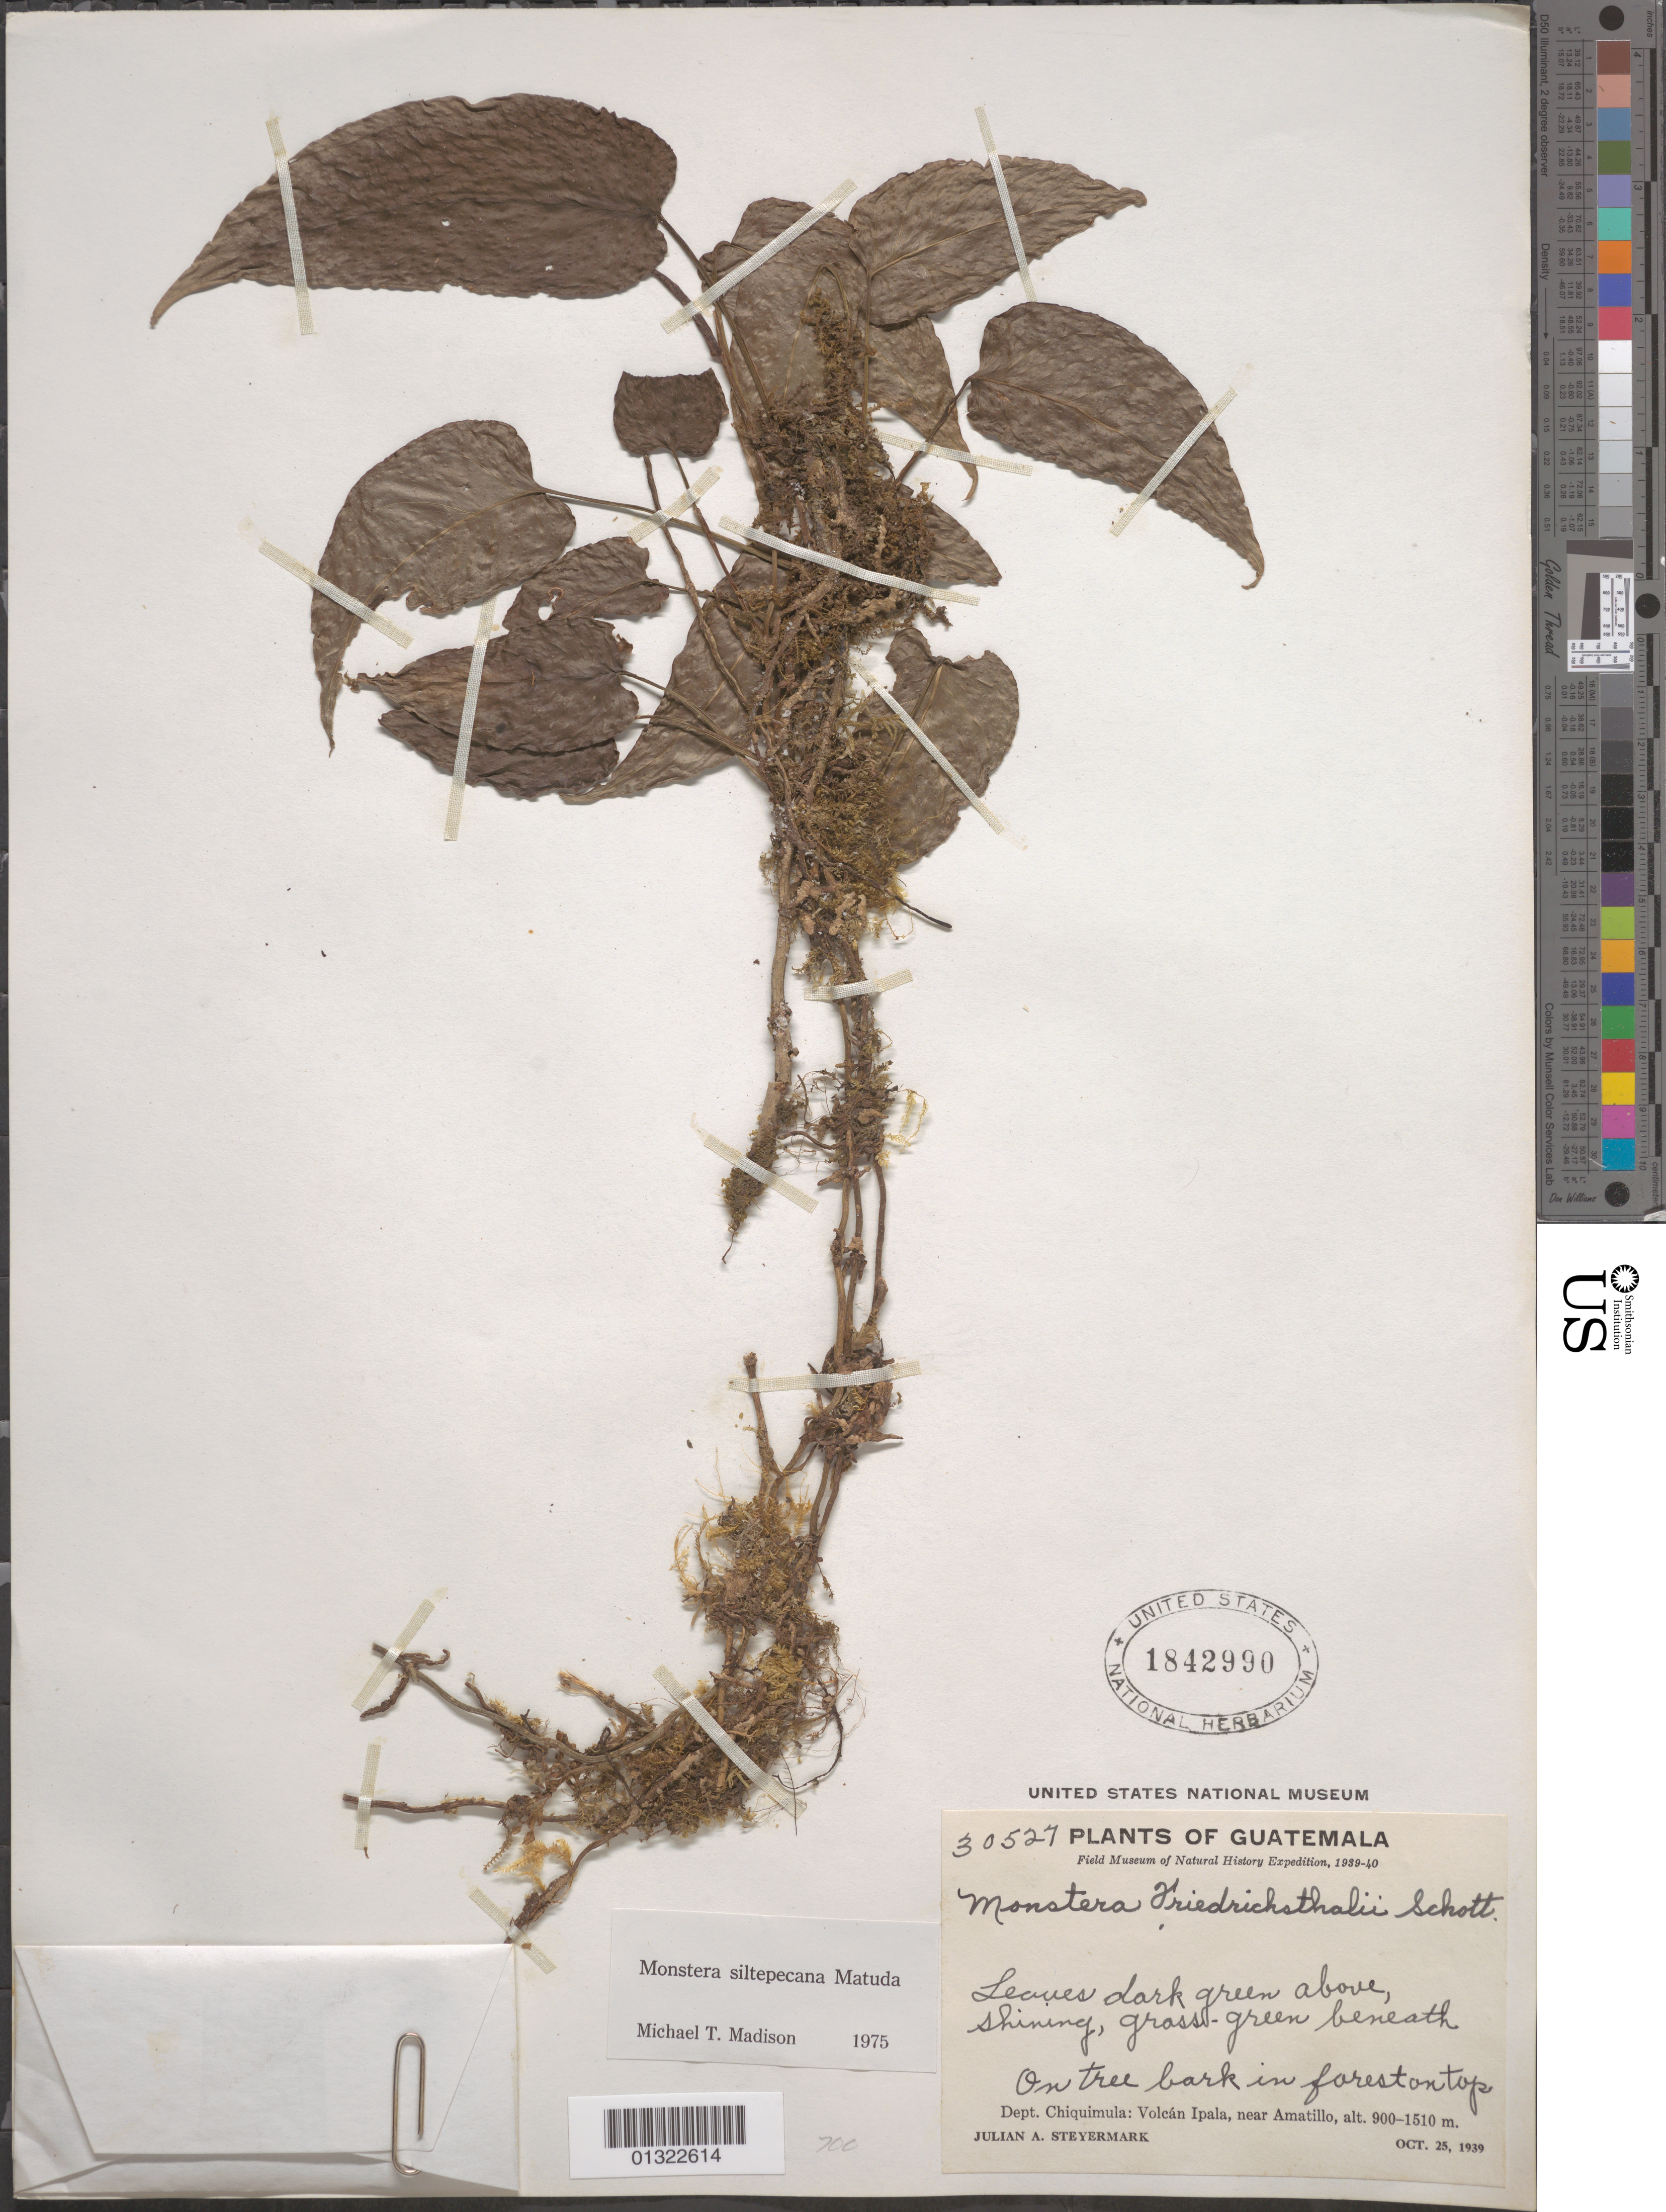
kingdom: Plantae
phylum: Tracheophyta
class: Liliopsida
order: Alismatales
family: Araceae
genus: Monstera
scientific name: Monstera siltepecana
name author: Matuda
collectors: J. Steyermark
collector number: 30527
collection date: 1939-10-25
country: Guatemala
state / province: Chiquimula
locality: Dept. Chiquimula: Volcán Ipala, near Amatillo.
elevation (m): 900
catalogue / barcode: US 1842990